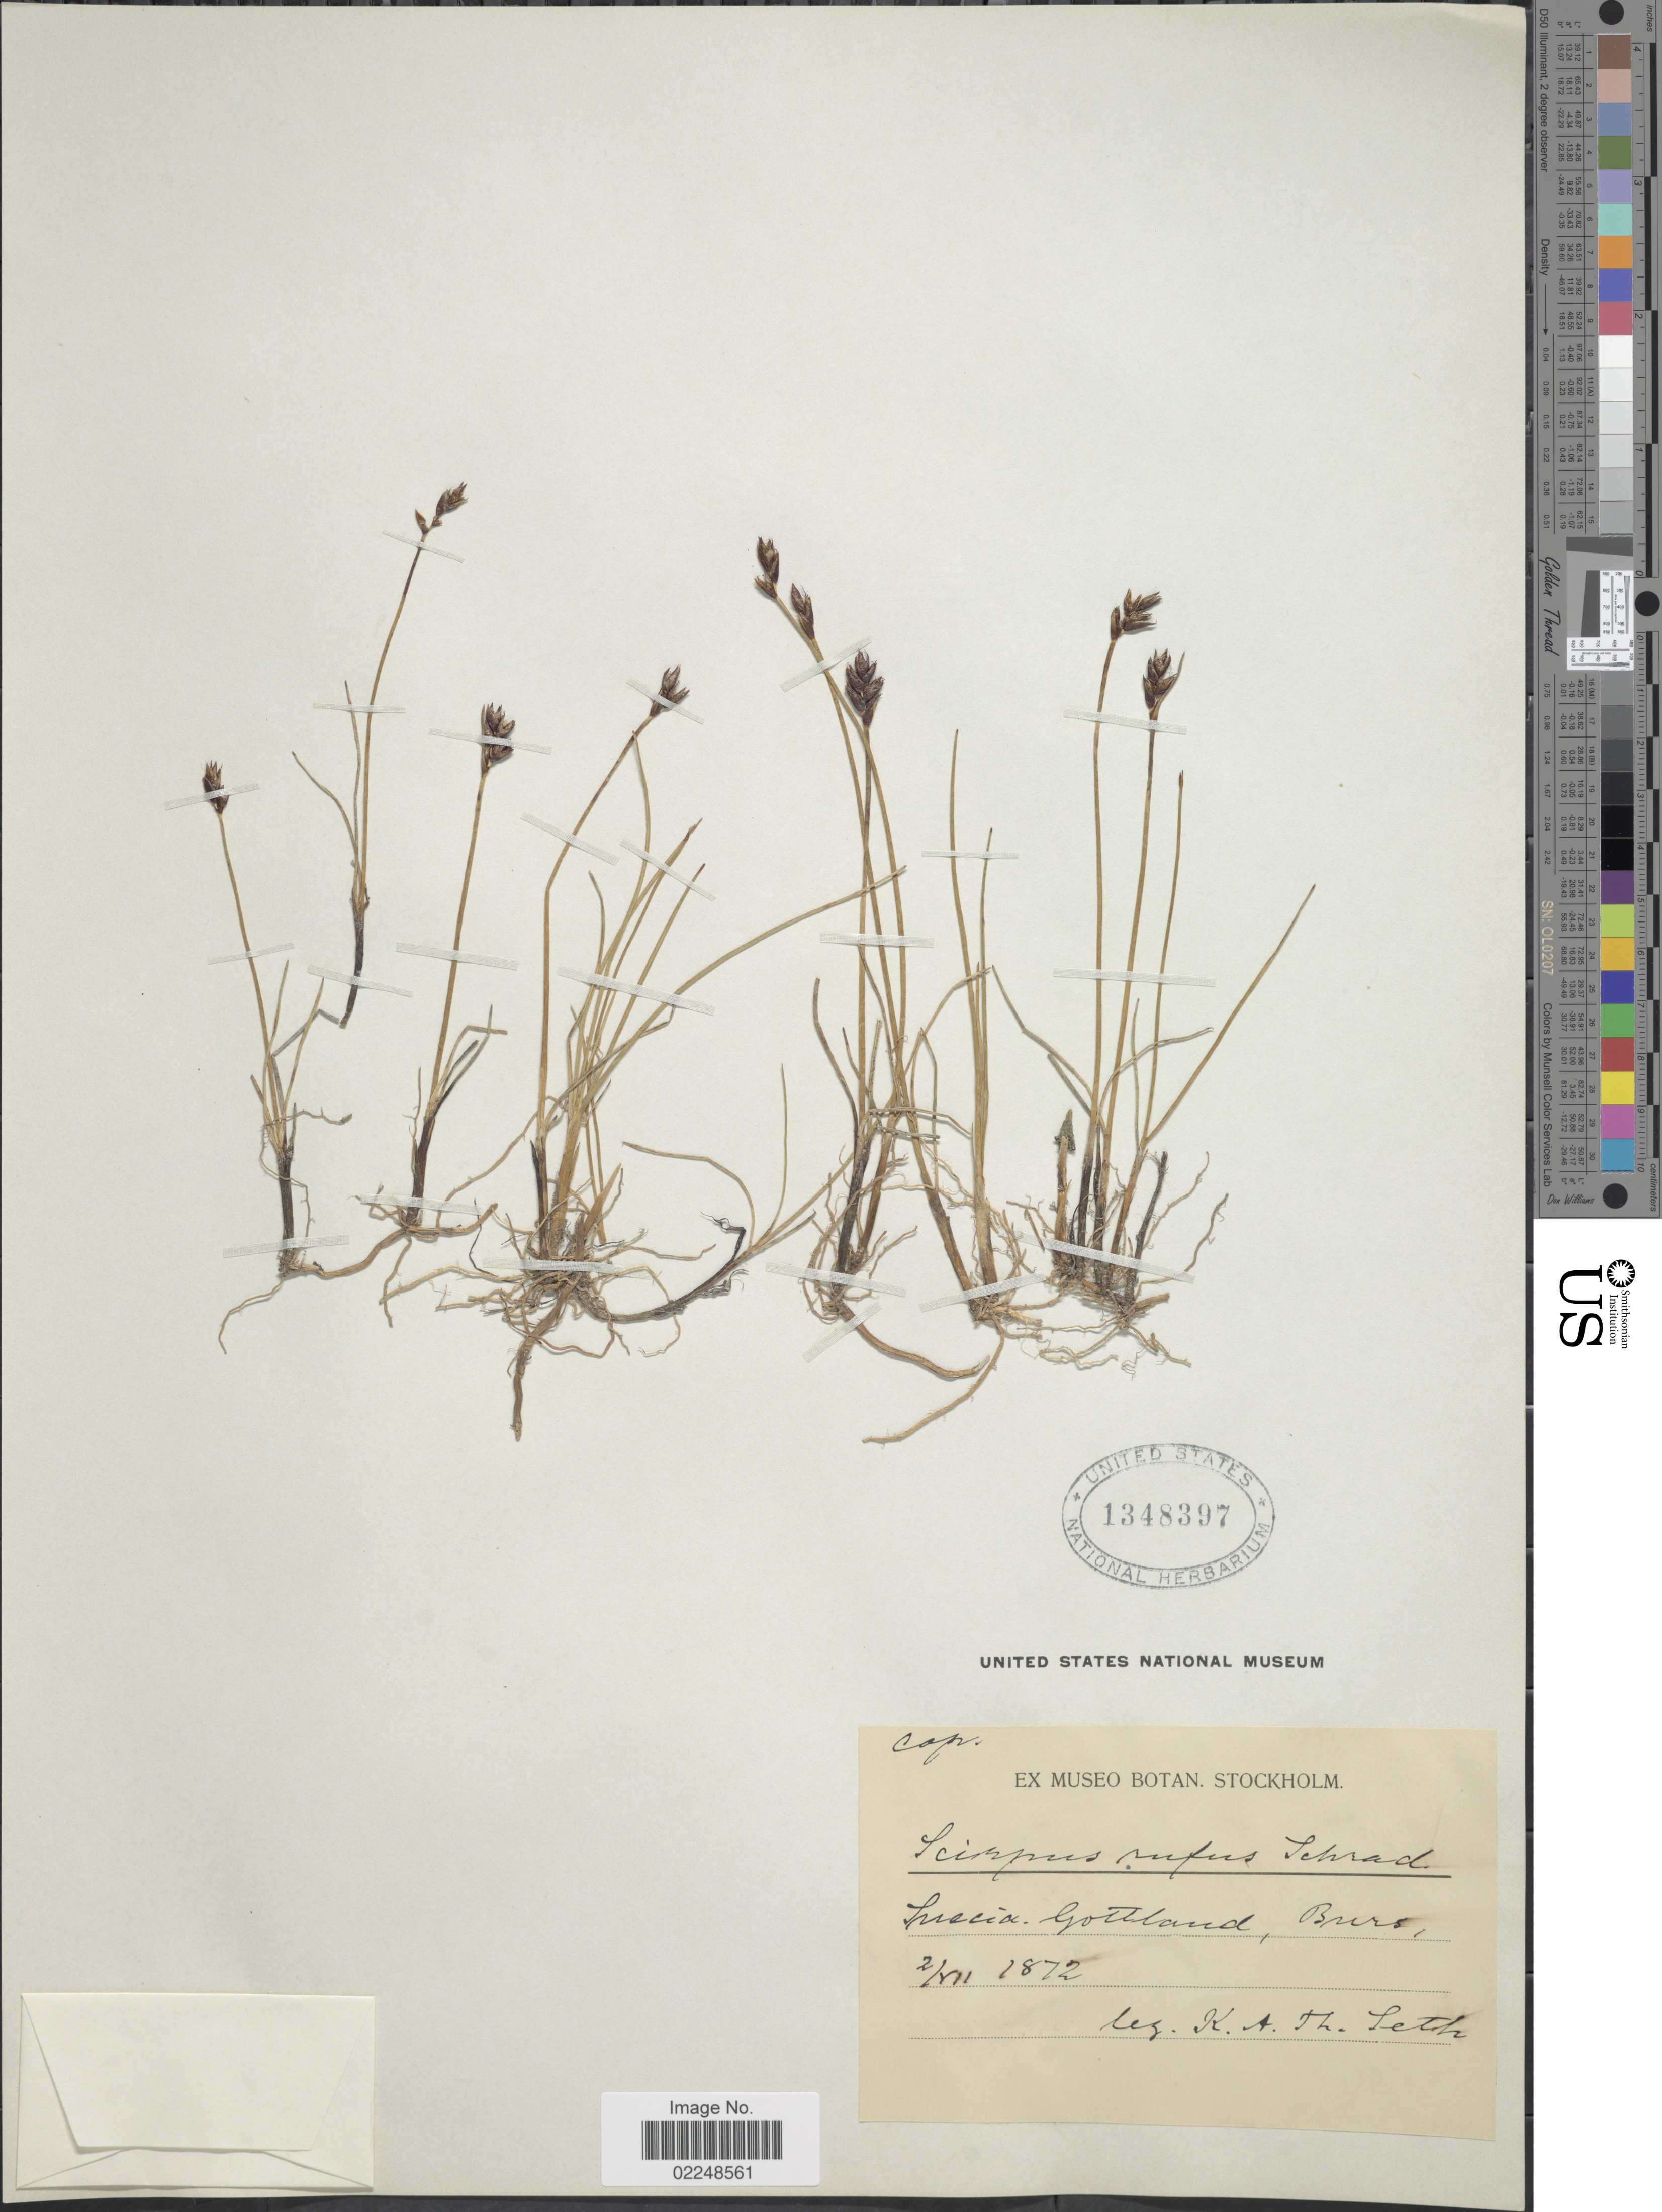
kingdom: Plantae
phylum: Tracheophyta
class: Liliopsida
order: Poales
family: Cyperaceae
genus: Blysmopsis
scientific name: Blysmopsis rufa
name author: (Huds.) Oteng-Yeb.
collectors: K. A. Seth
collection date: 1872-07-02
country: Sweden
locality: Suecia. Gotland, Burs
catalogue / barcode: US 1348397